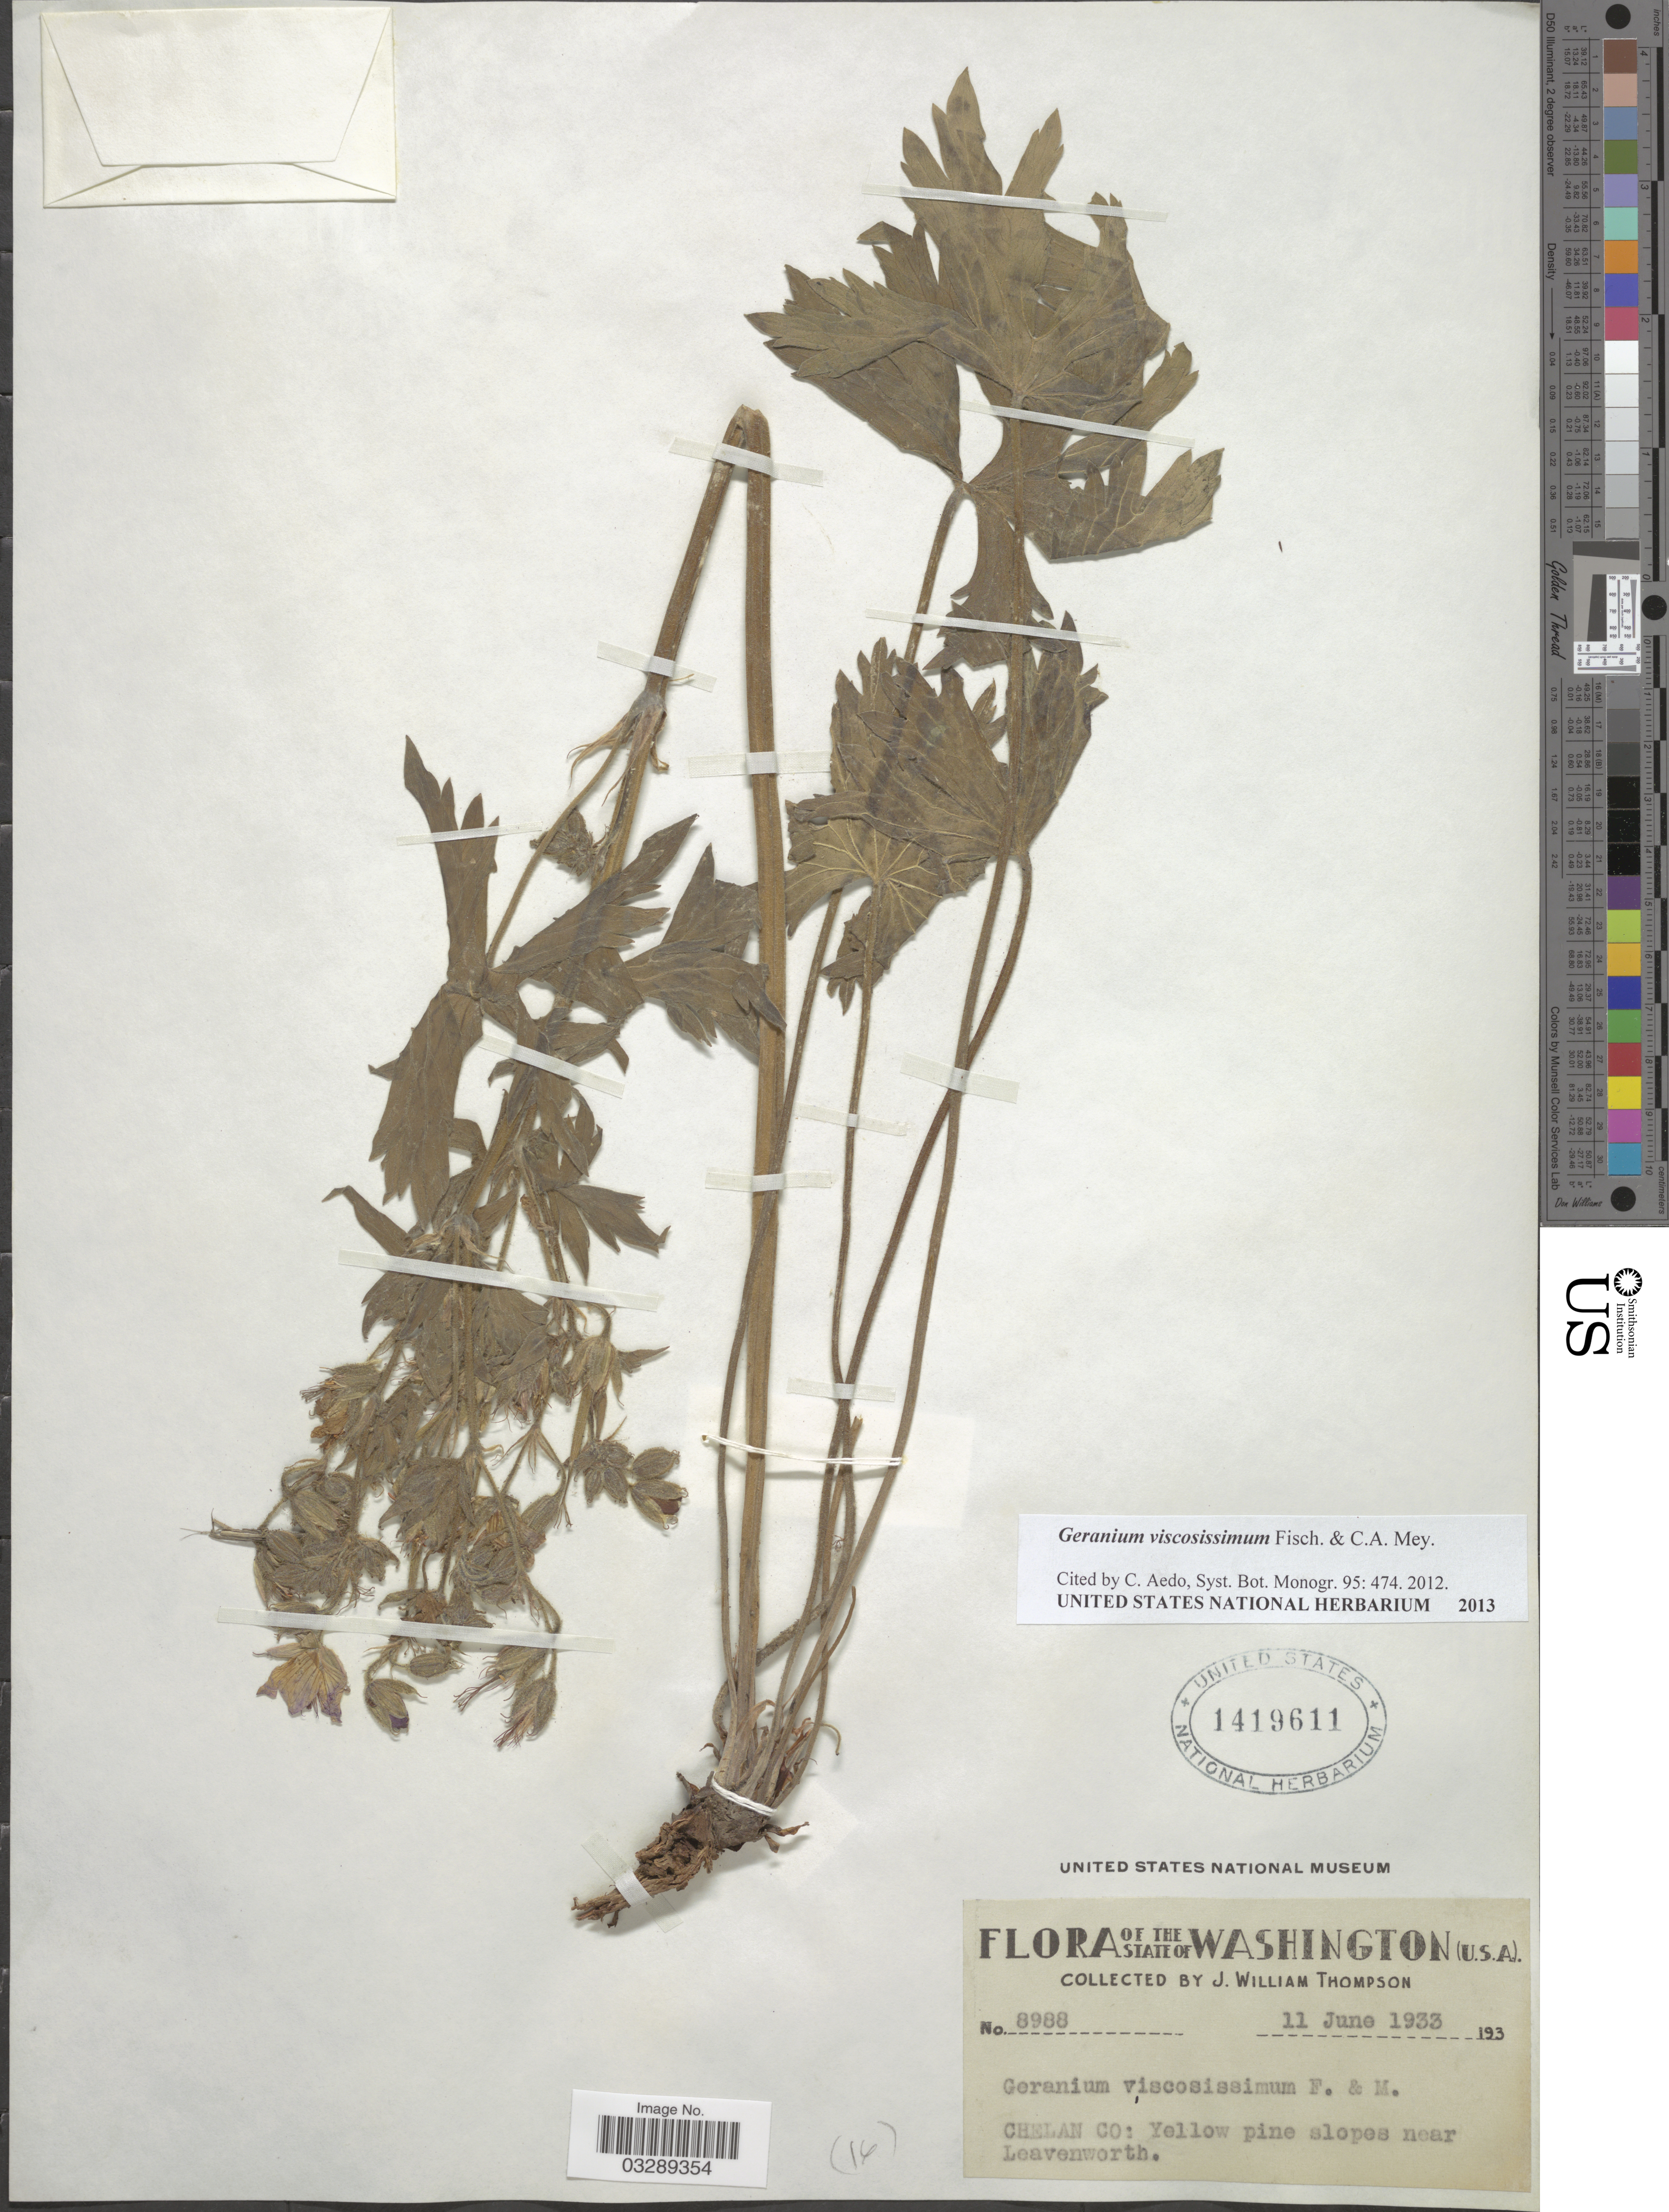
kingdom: Plantae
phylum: Tracheophyta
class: Magnoliopsida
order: Geraniales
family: Geraniaceae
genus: Geranium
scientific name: Geranium viscosissimum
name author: Fisch. & C.A. Mey.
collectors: J. W. Thompson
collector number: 8988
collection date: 1933-06-11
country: United States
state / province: Washington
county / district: Chelan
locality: Chelan Co: Yellow pine slopes near Leavenworth.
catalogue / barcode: US 1419611